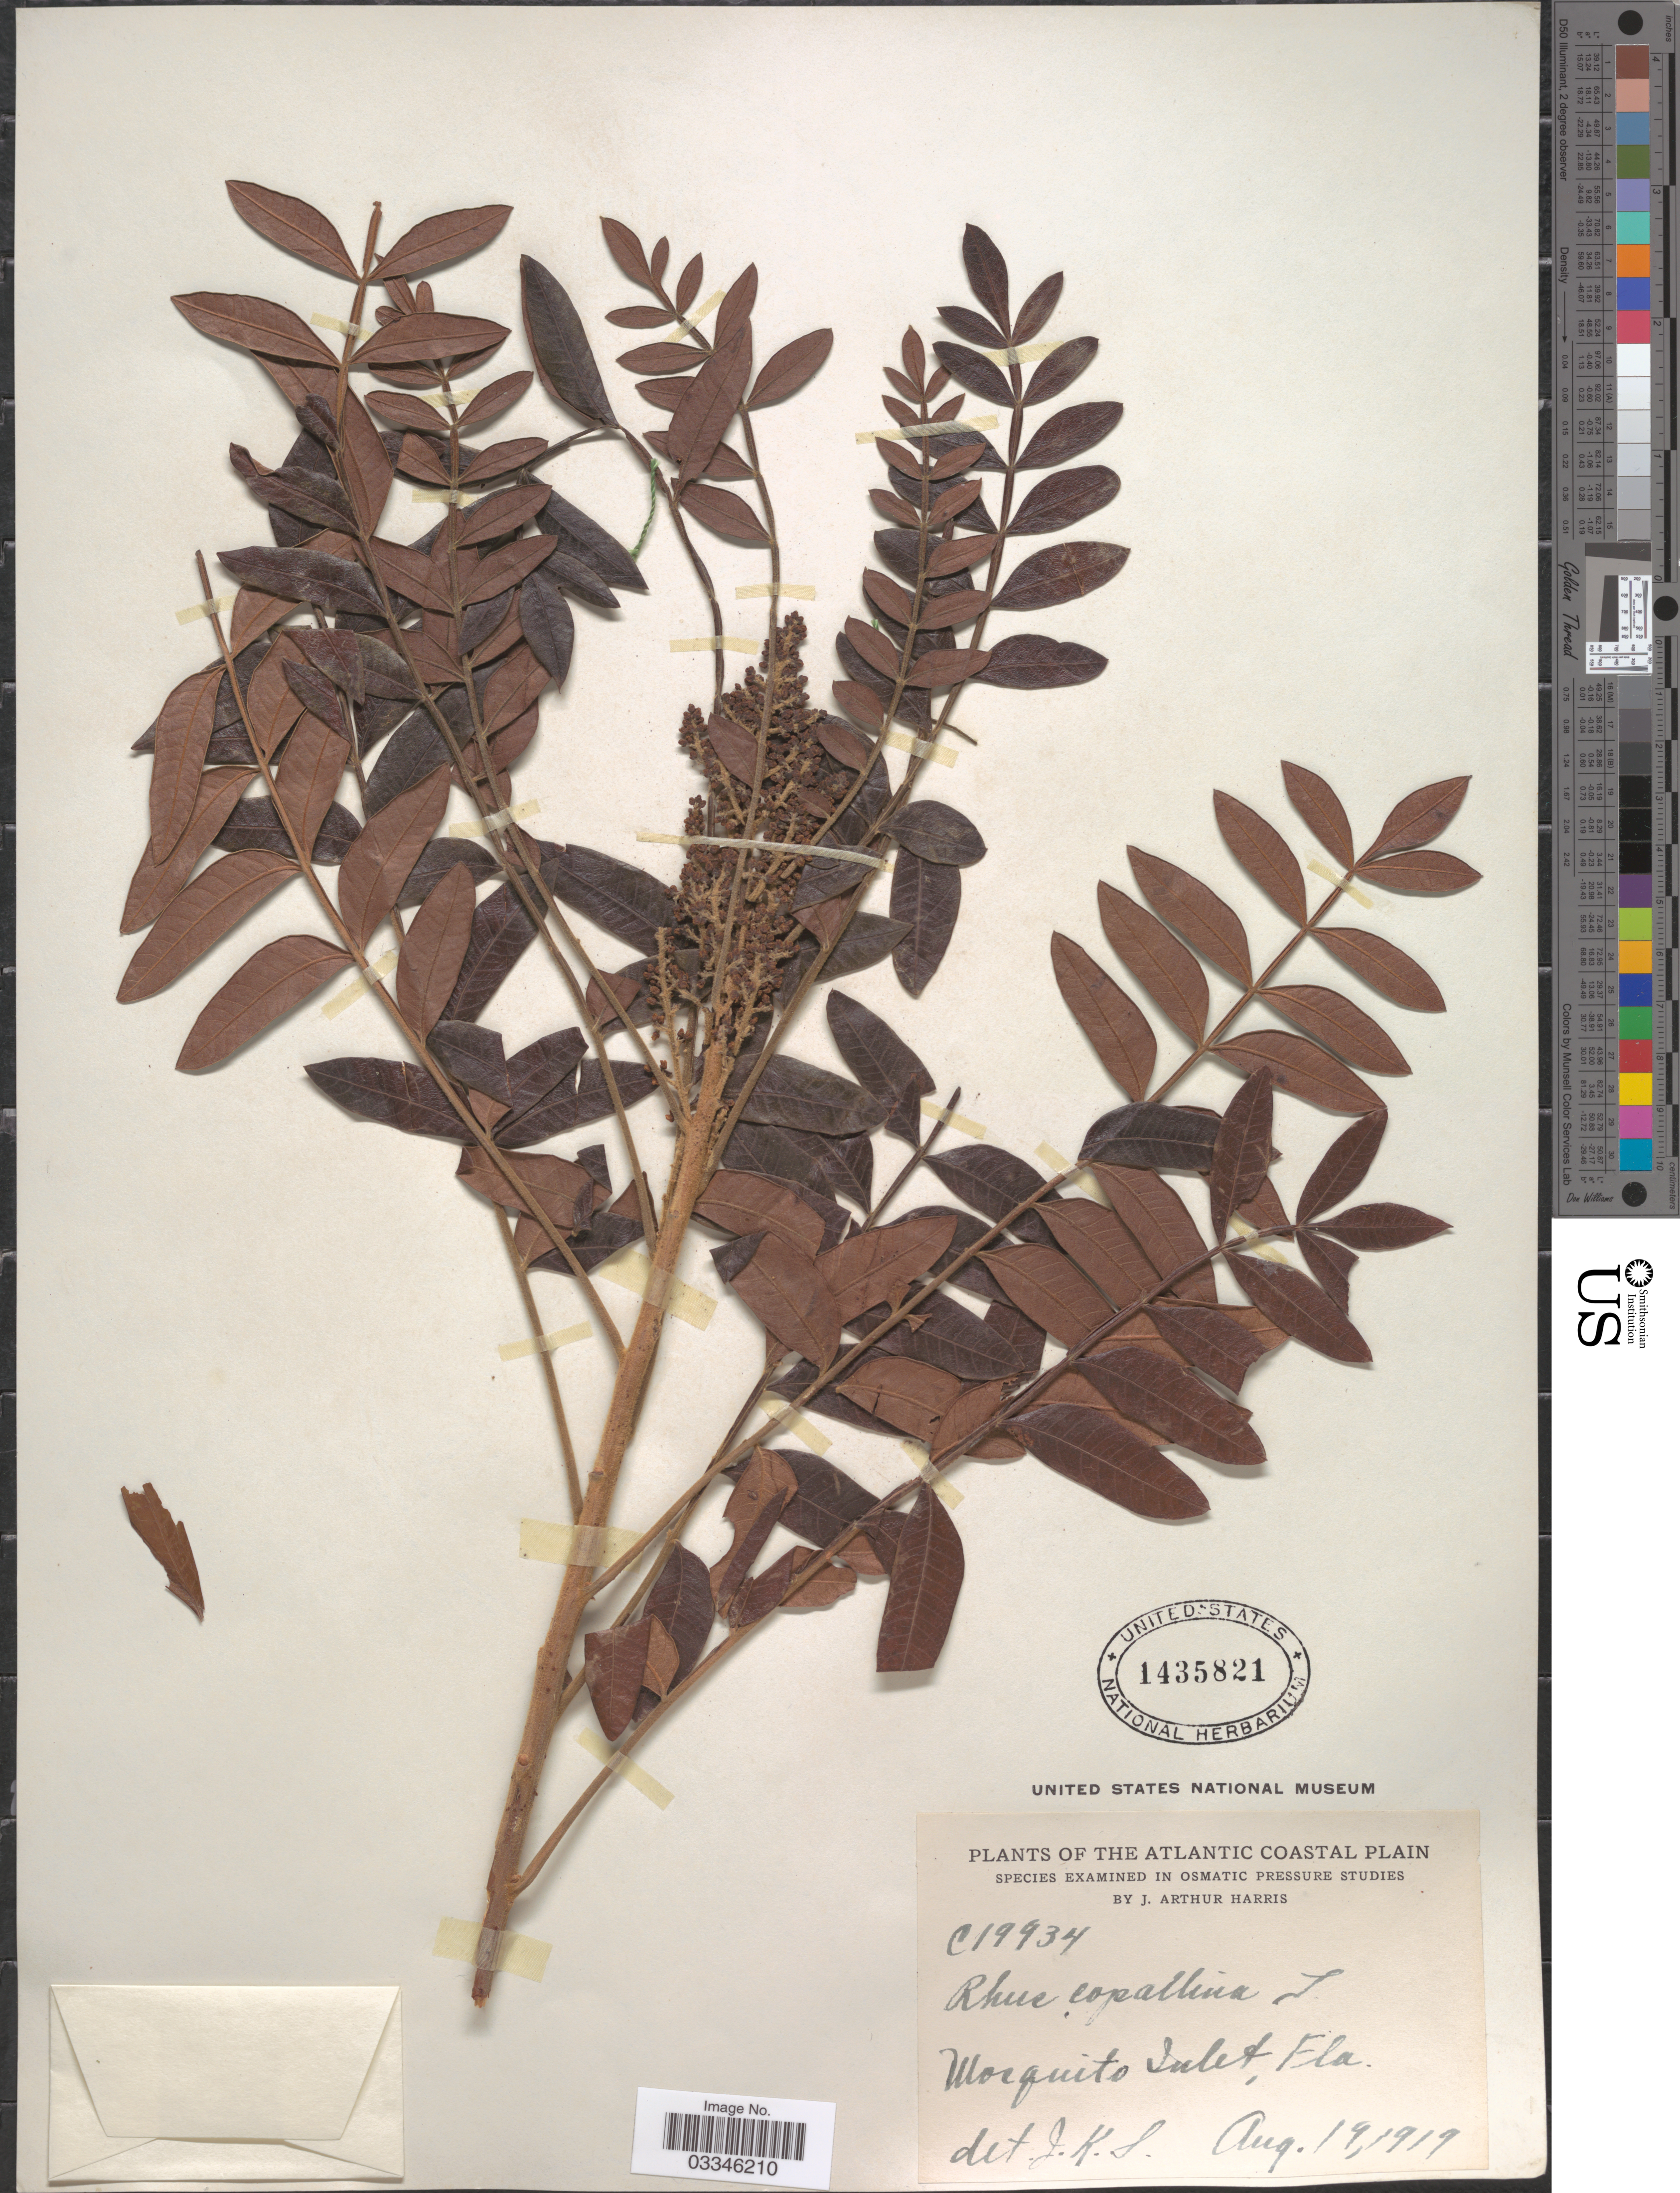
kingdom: Plantae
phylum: Tracheophyta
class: Magnoliopsida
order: Sapindales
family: Anacardiaceae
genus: Rhus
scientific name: Rhus leucantha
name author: Jacq.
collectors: J. A. Harris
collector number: C19934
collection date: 1919-08-19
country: United States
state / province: Florida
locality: The Atlantic Coastal Plain. Mosquito Inlet.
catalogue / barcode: US 1435821